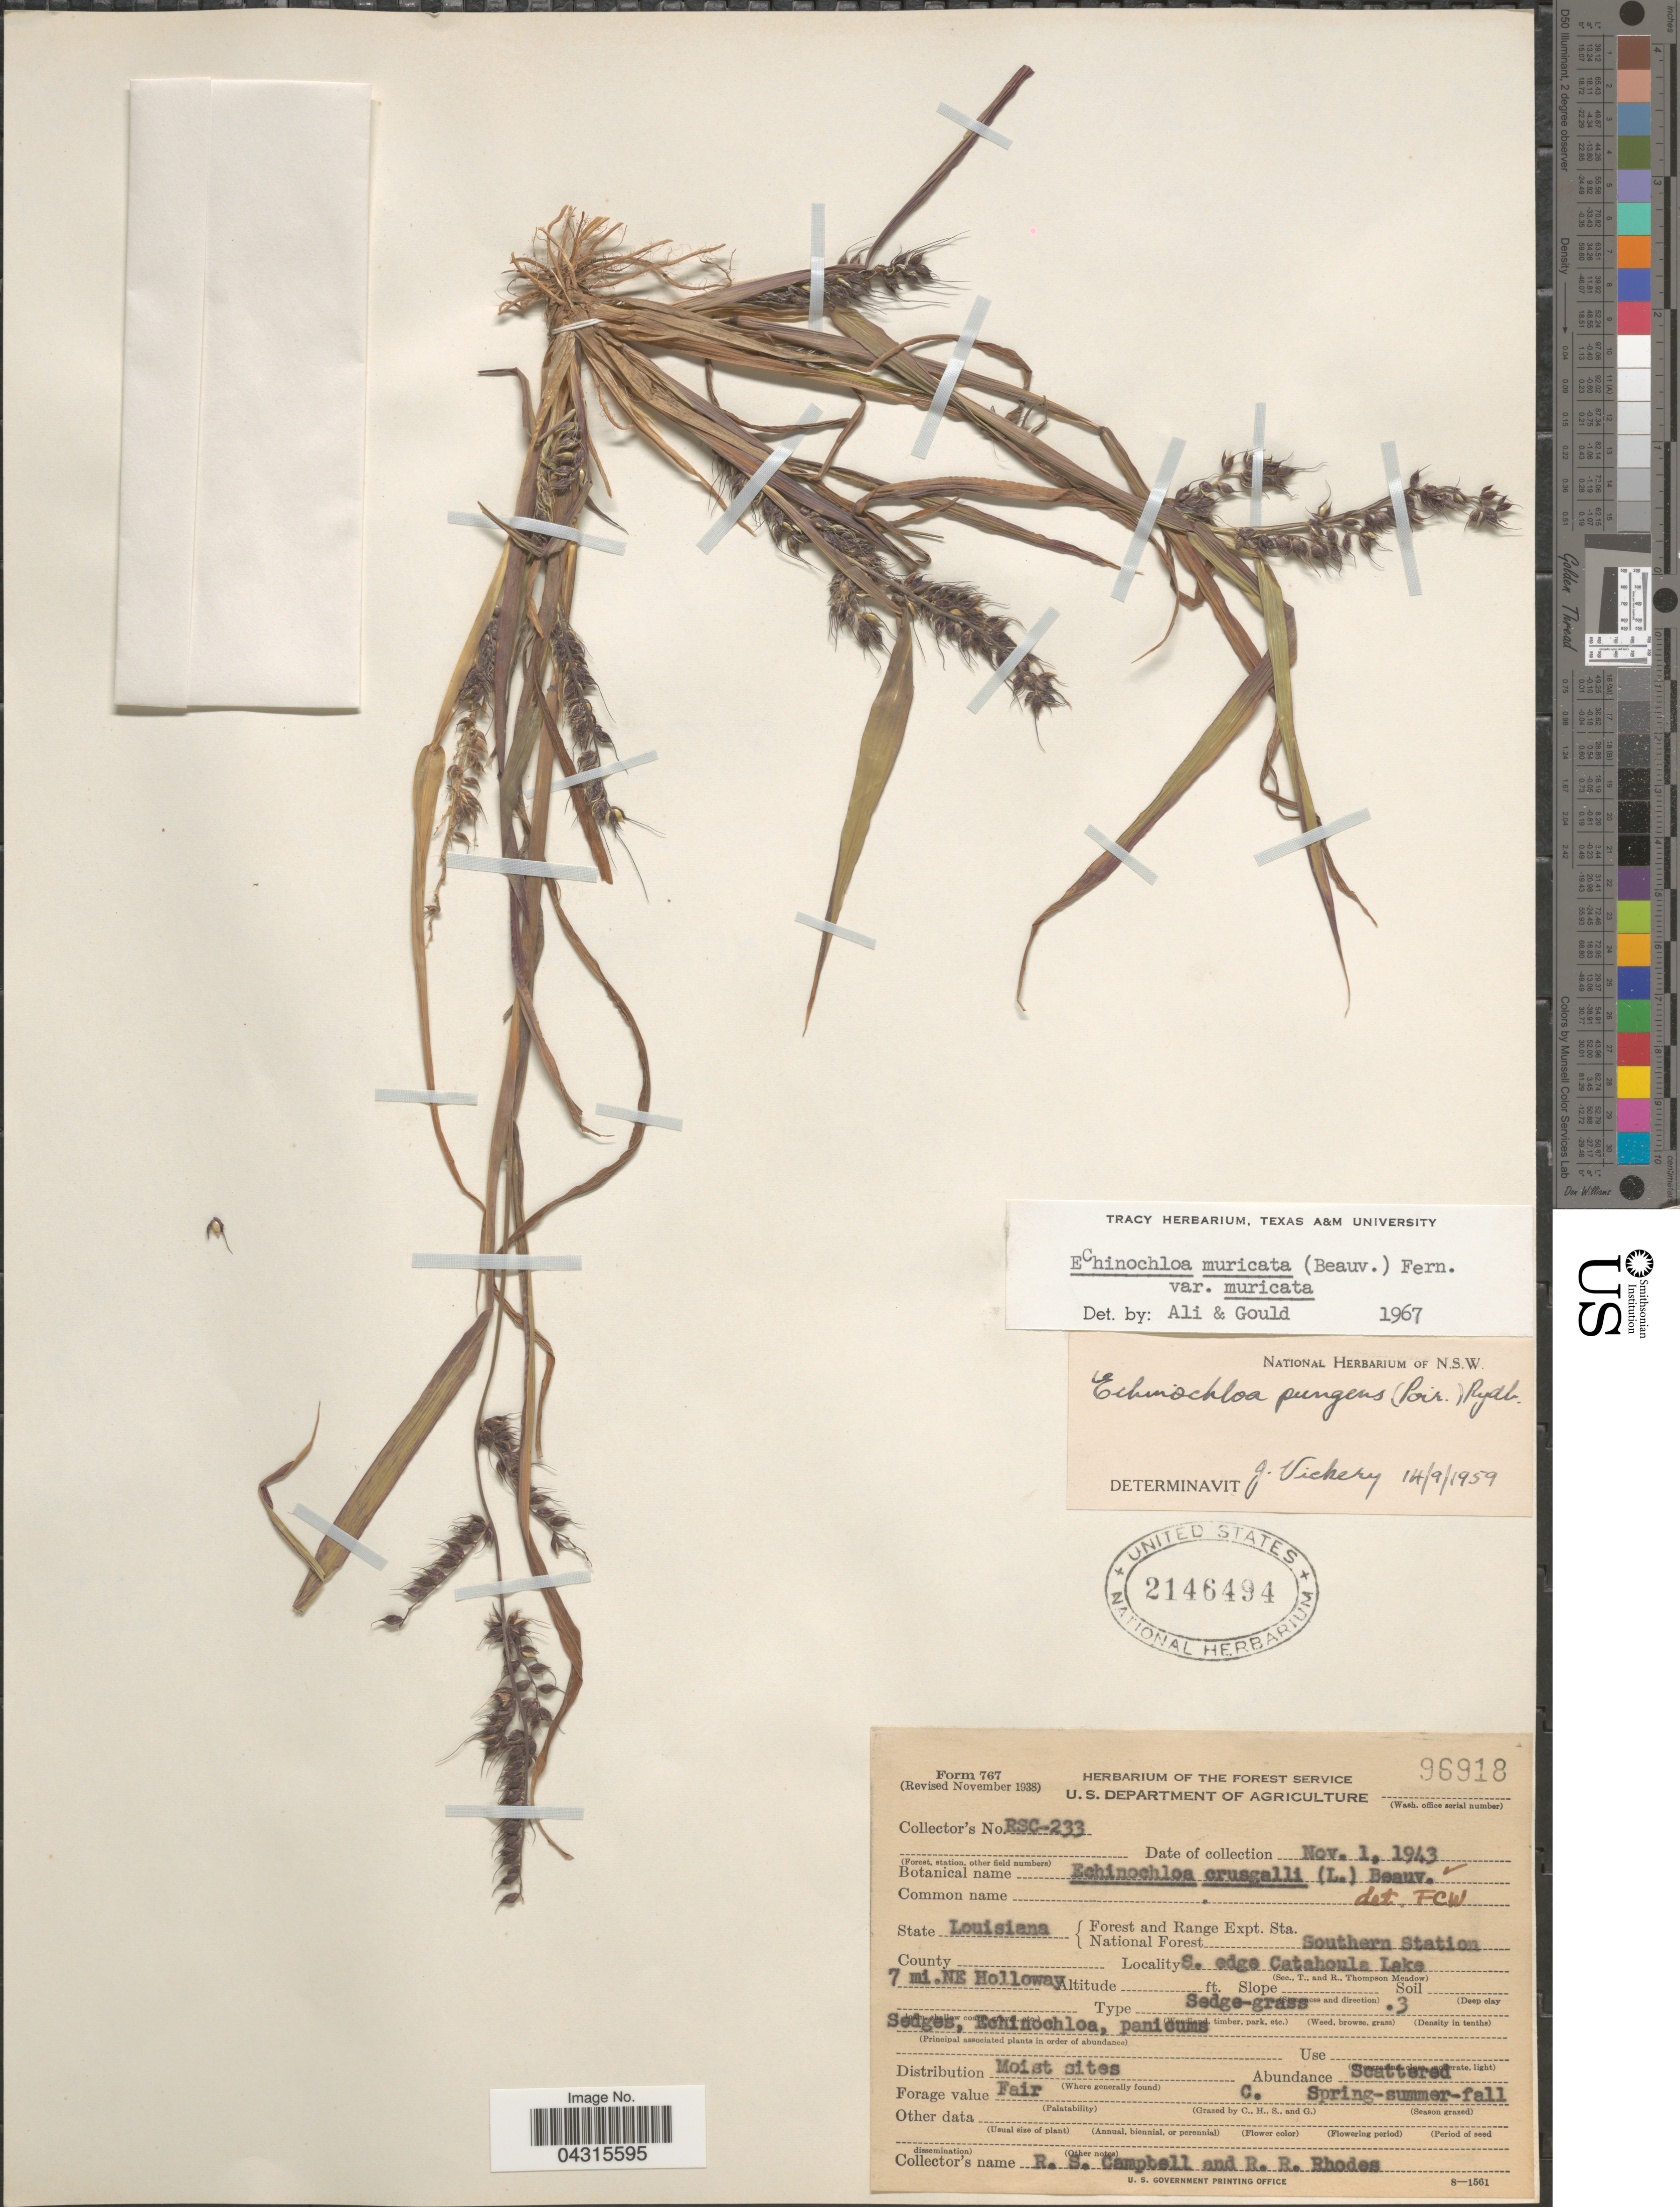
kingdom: Plantae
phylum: Tracheophyta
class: Liliopsida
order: Poales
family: Poaceae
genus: Echinochloa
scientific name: Echinochloa muricata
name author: (P. Beauv.) Fernald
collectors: R. S. Campbell & R. Rhodes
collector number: RSC-233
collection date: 1943-11-01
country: United States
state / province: Louisiana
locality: Forest and Range Expt. Sta. National Forest Southern Station. S. edge Catahoula Lake. 7 mi. NE Holloway.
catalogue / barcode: US 2146494